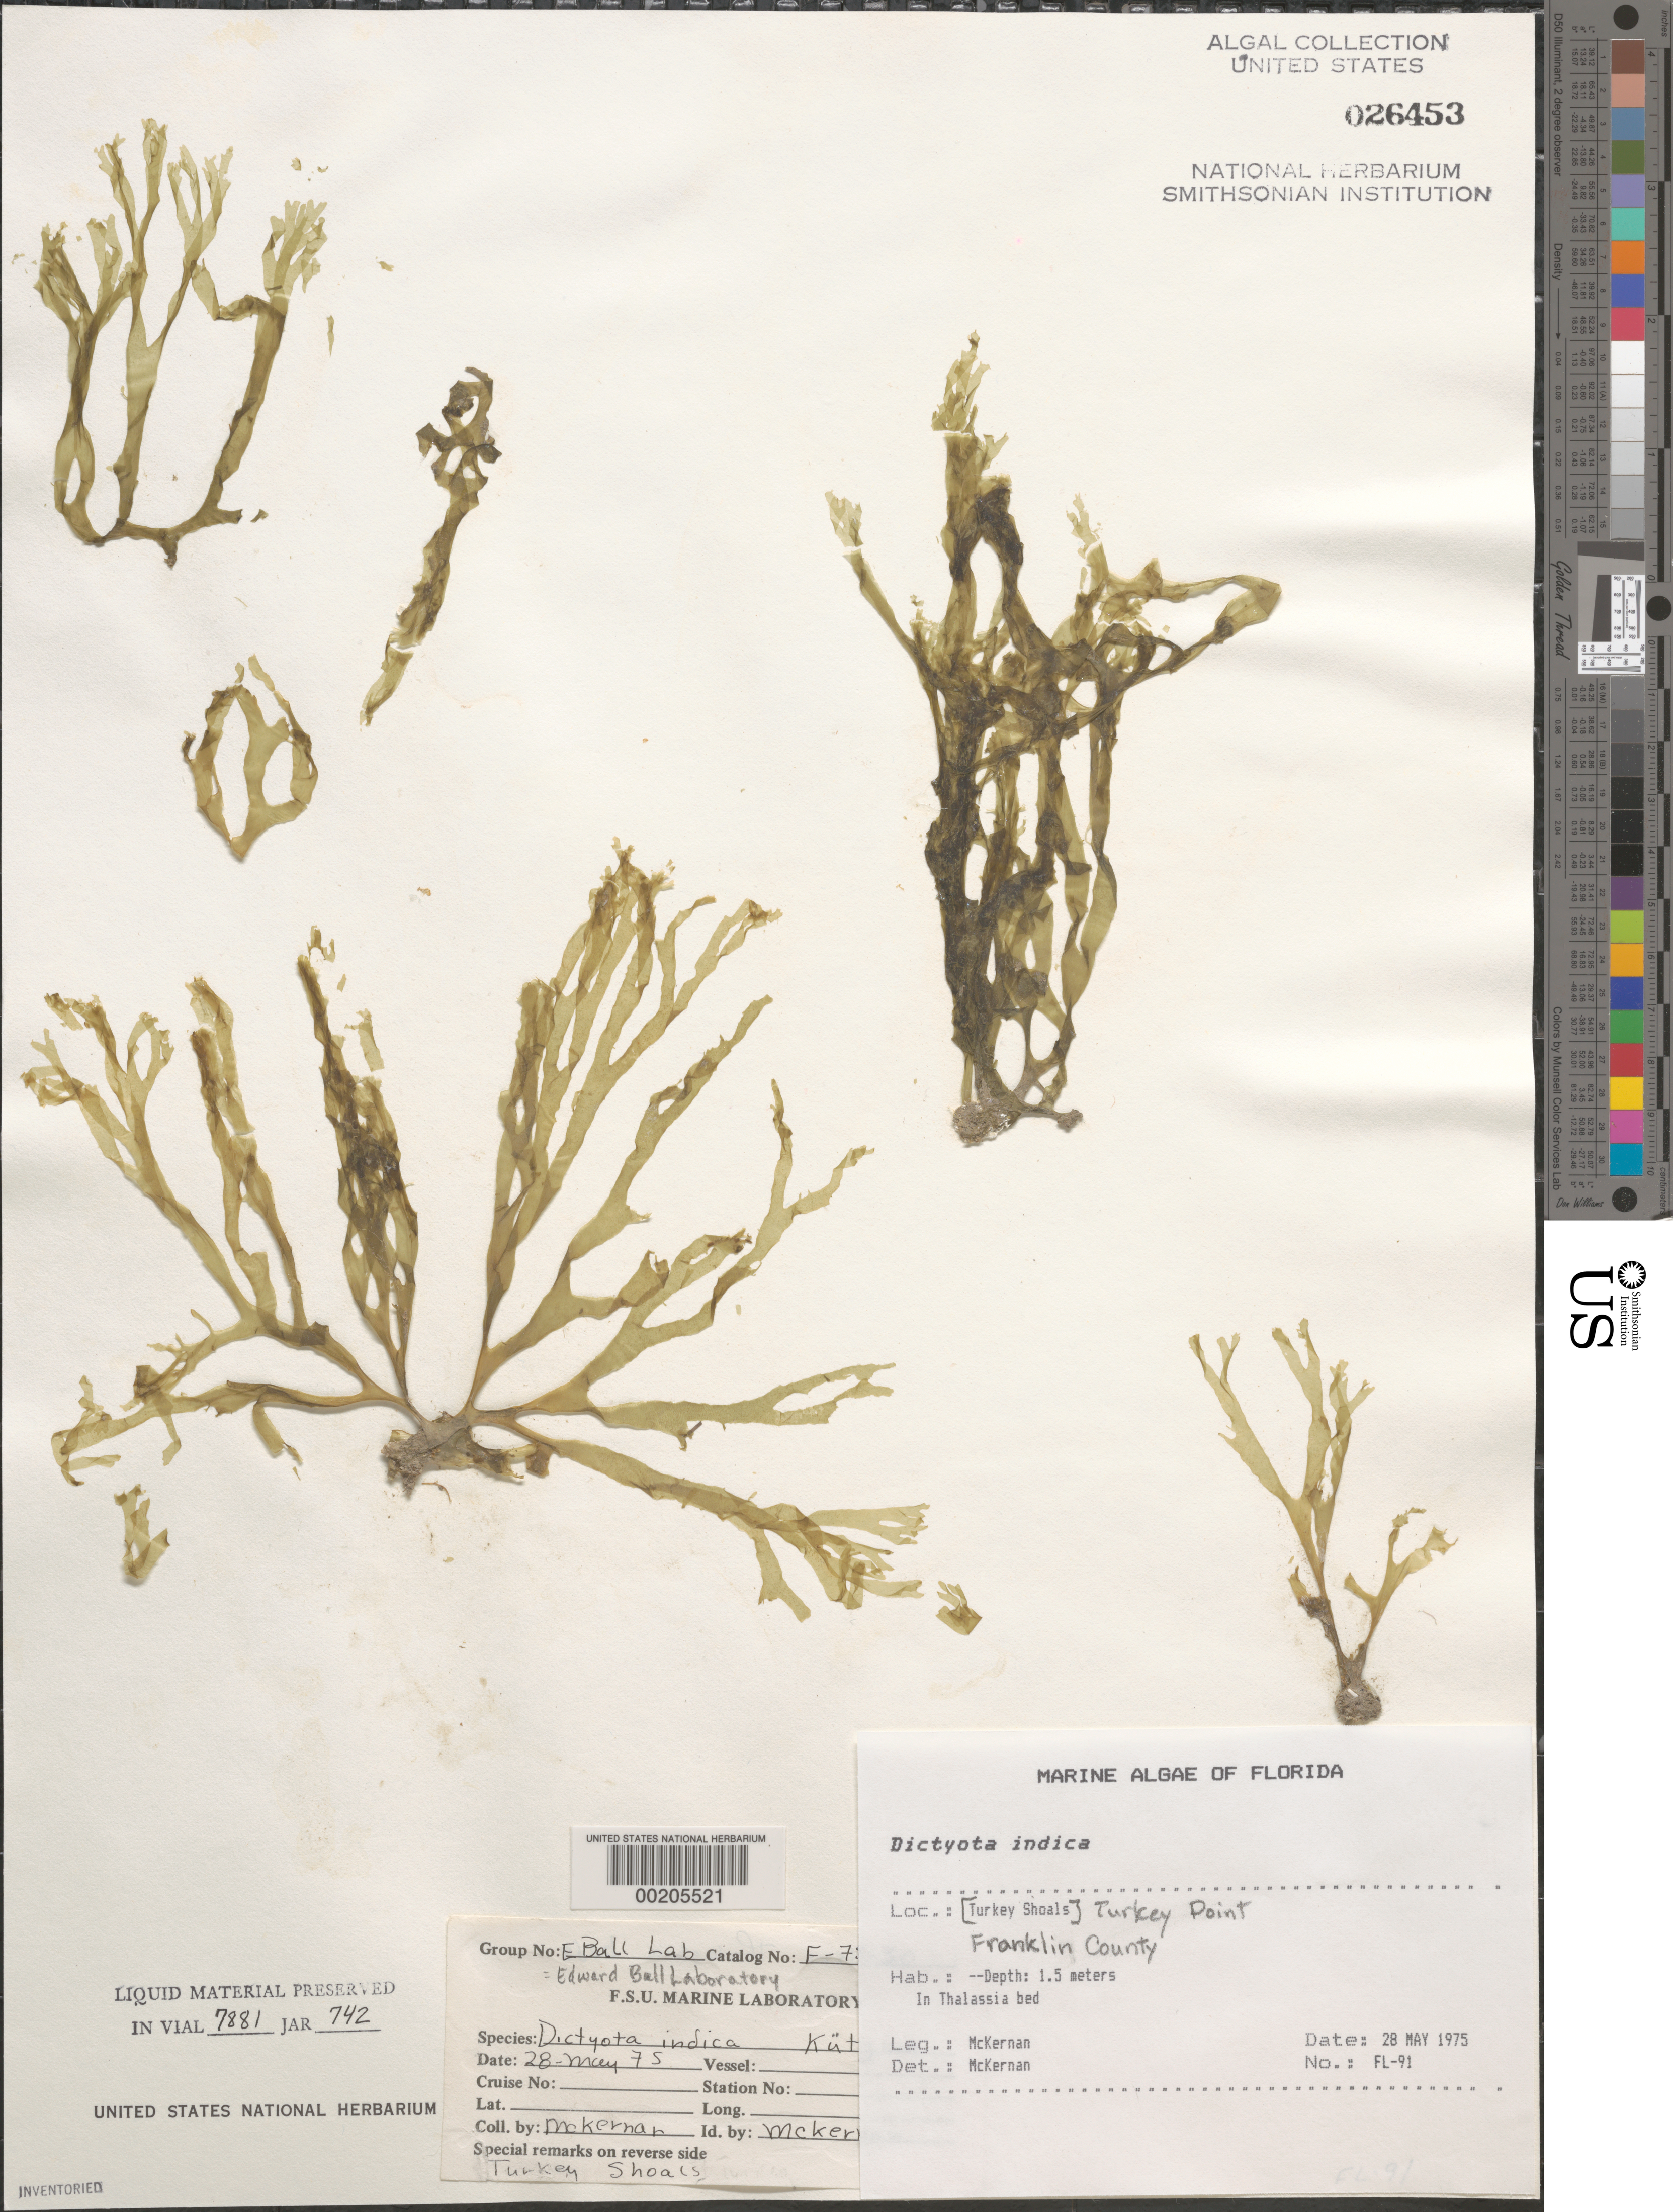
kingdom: Chromista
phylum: Ochrophyta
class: Phaeophyceae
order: Dictyotales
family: Dictyotaceae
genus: Dictyota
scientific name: Dictyota indica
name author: Anand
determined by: McKernan, --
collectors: -. McKernan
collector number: Fl-91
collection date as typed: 28 May 1975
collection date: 1975-05-28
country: United States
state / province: Florida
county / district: Franklin County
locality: Turkey Point [Turkey Shoals], Florida State University Marine Laboratory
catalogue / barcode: US 26453